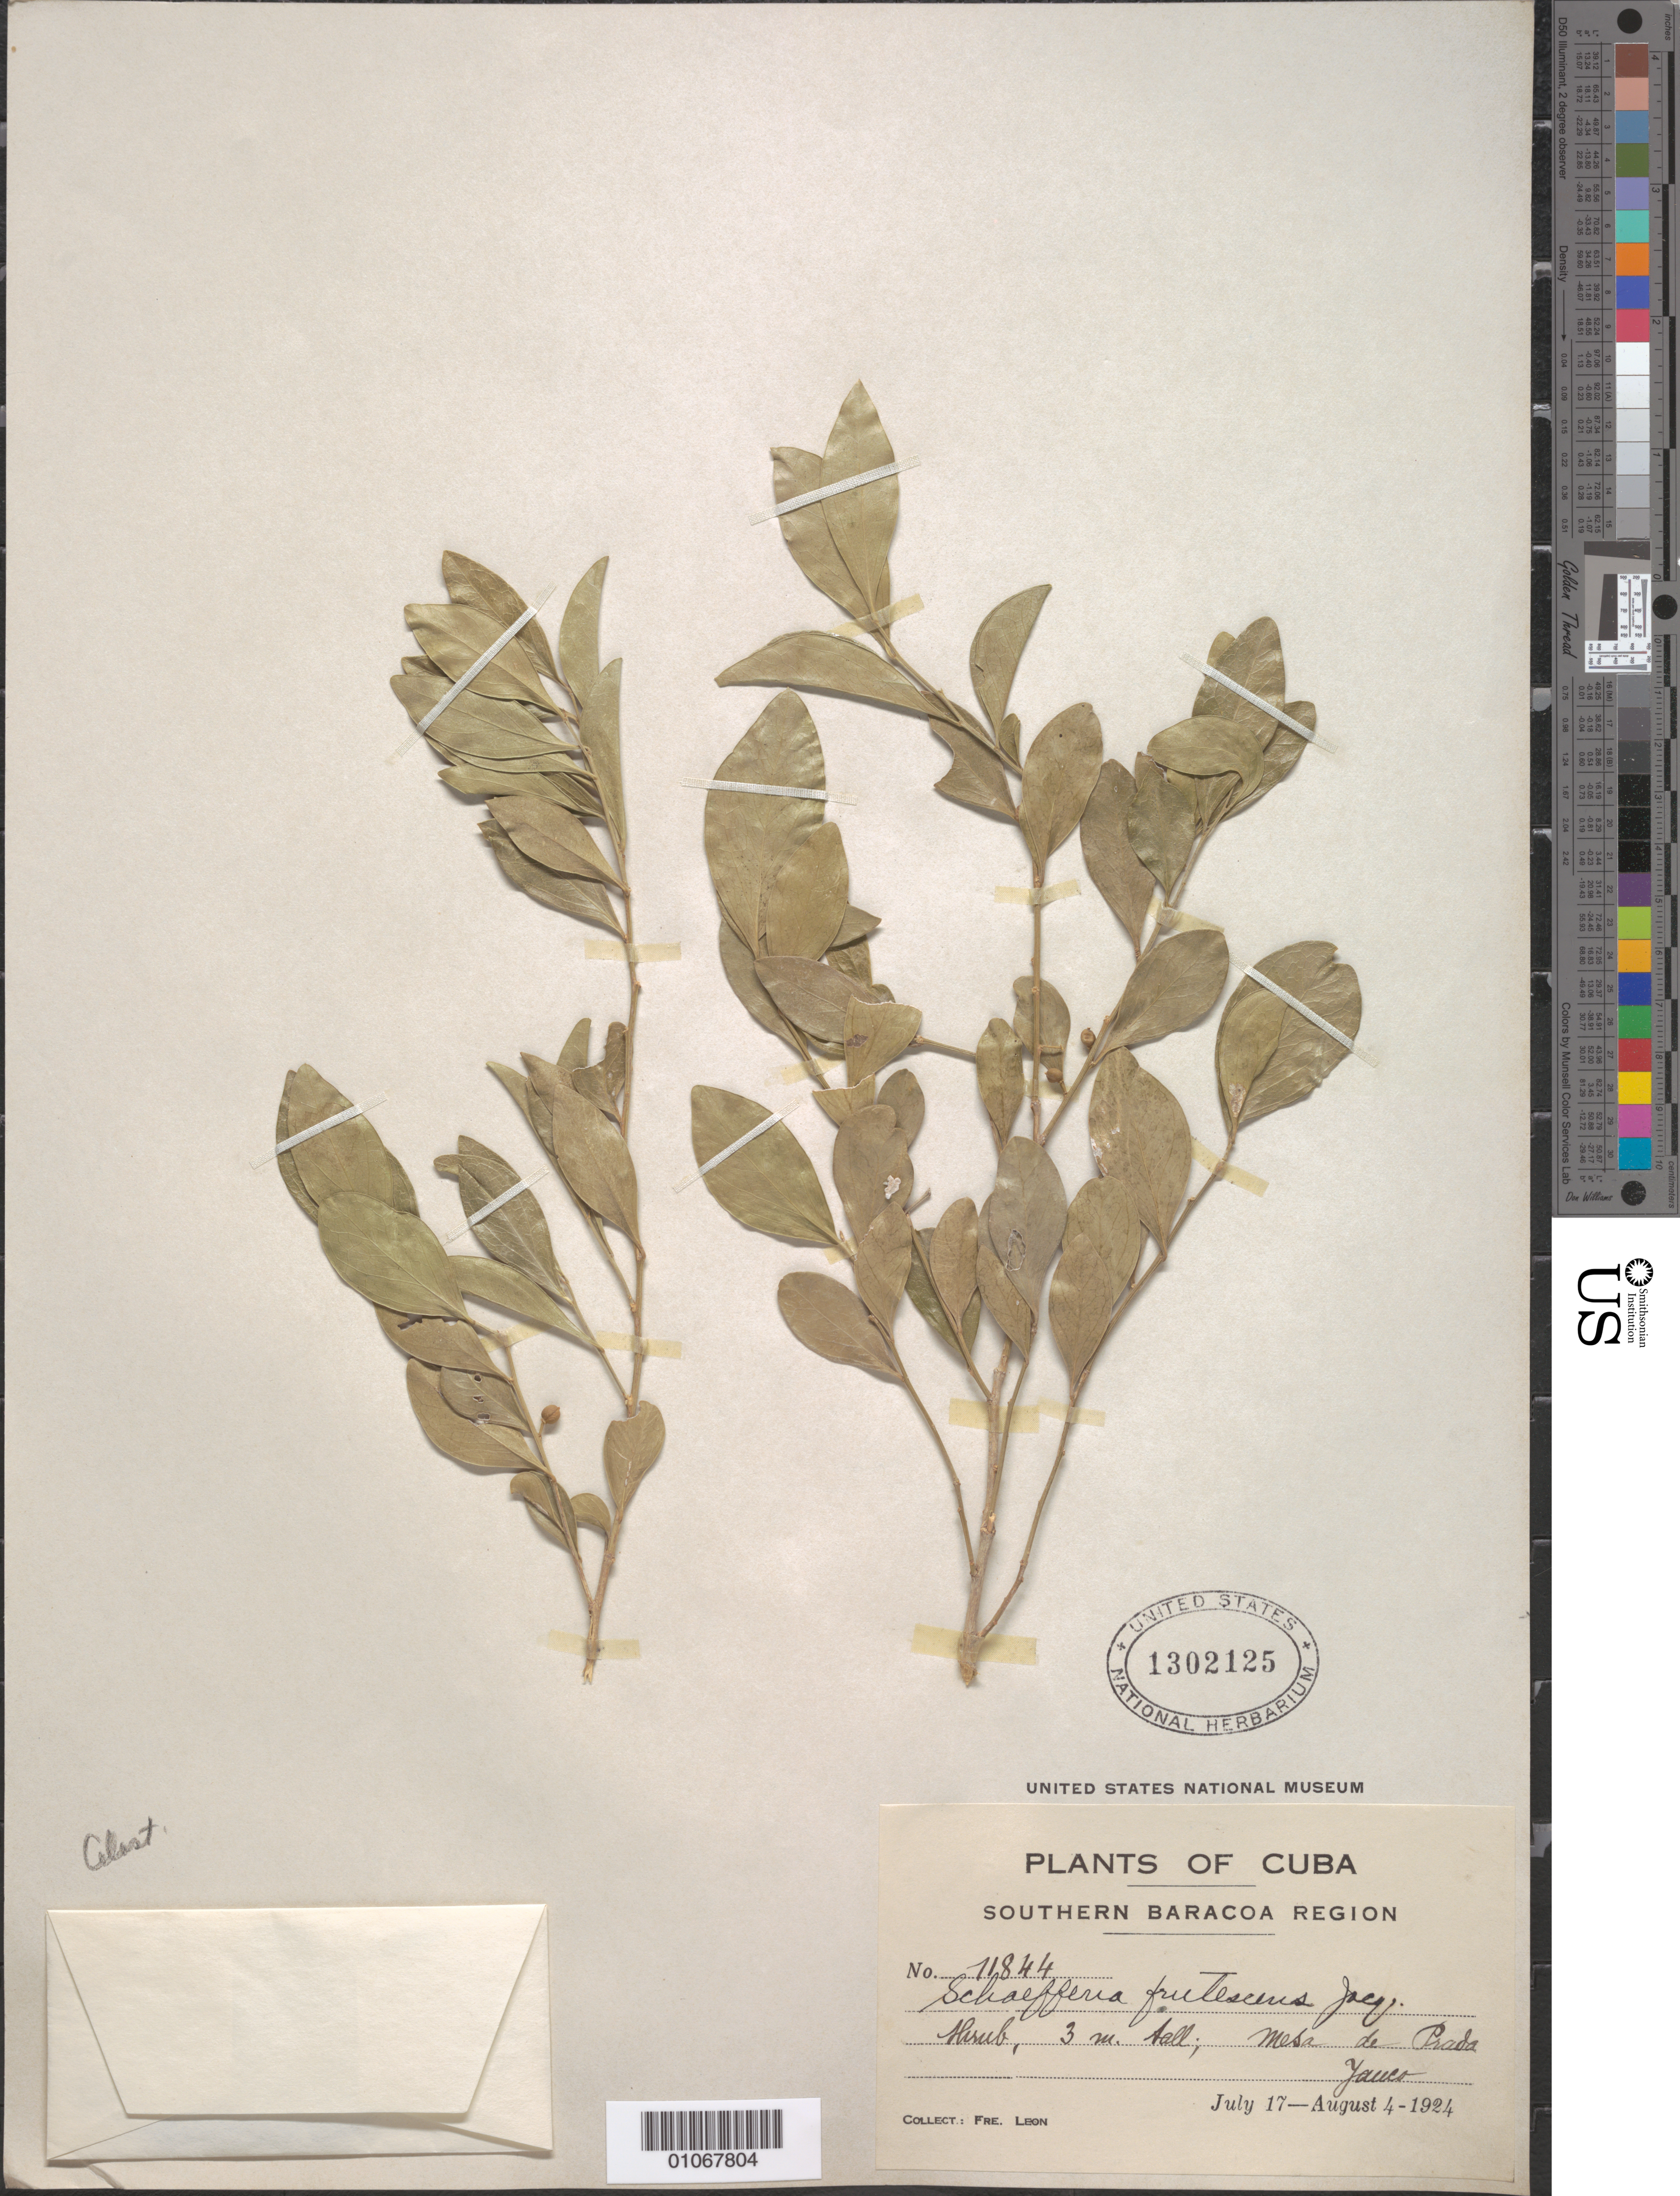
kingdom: Plantae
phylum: Tracheophyta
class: Magnoliopsida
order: Celastrales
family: Celastraceae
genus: Schaefferia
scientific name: Schaefferia frutescens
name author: Jacq.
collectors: -. León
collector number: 71844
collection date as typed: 17 Jul 1924 to 04 Aug 1924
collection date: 1924-07-17/1924-08-04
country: Cuba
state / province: Guantánamo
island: Cuba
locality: Southern Baracoa region, Mesa de Prada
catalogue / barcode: US 1302125